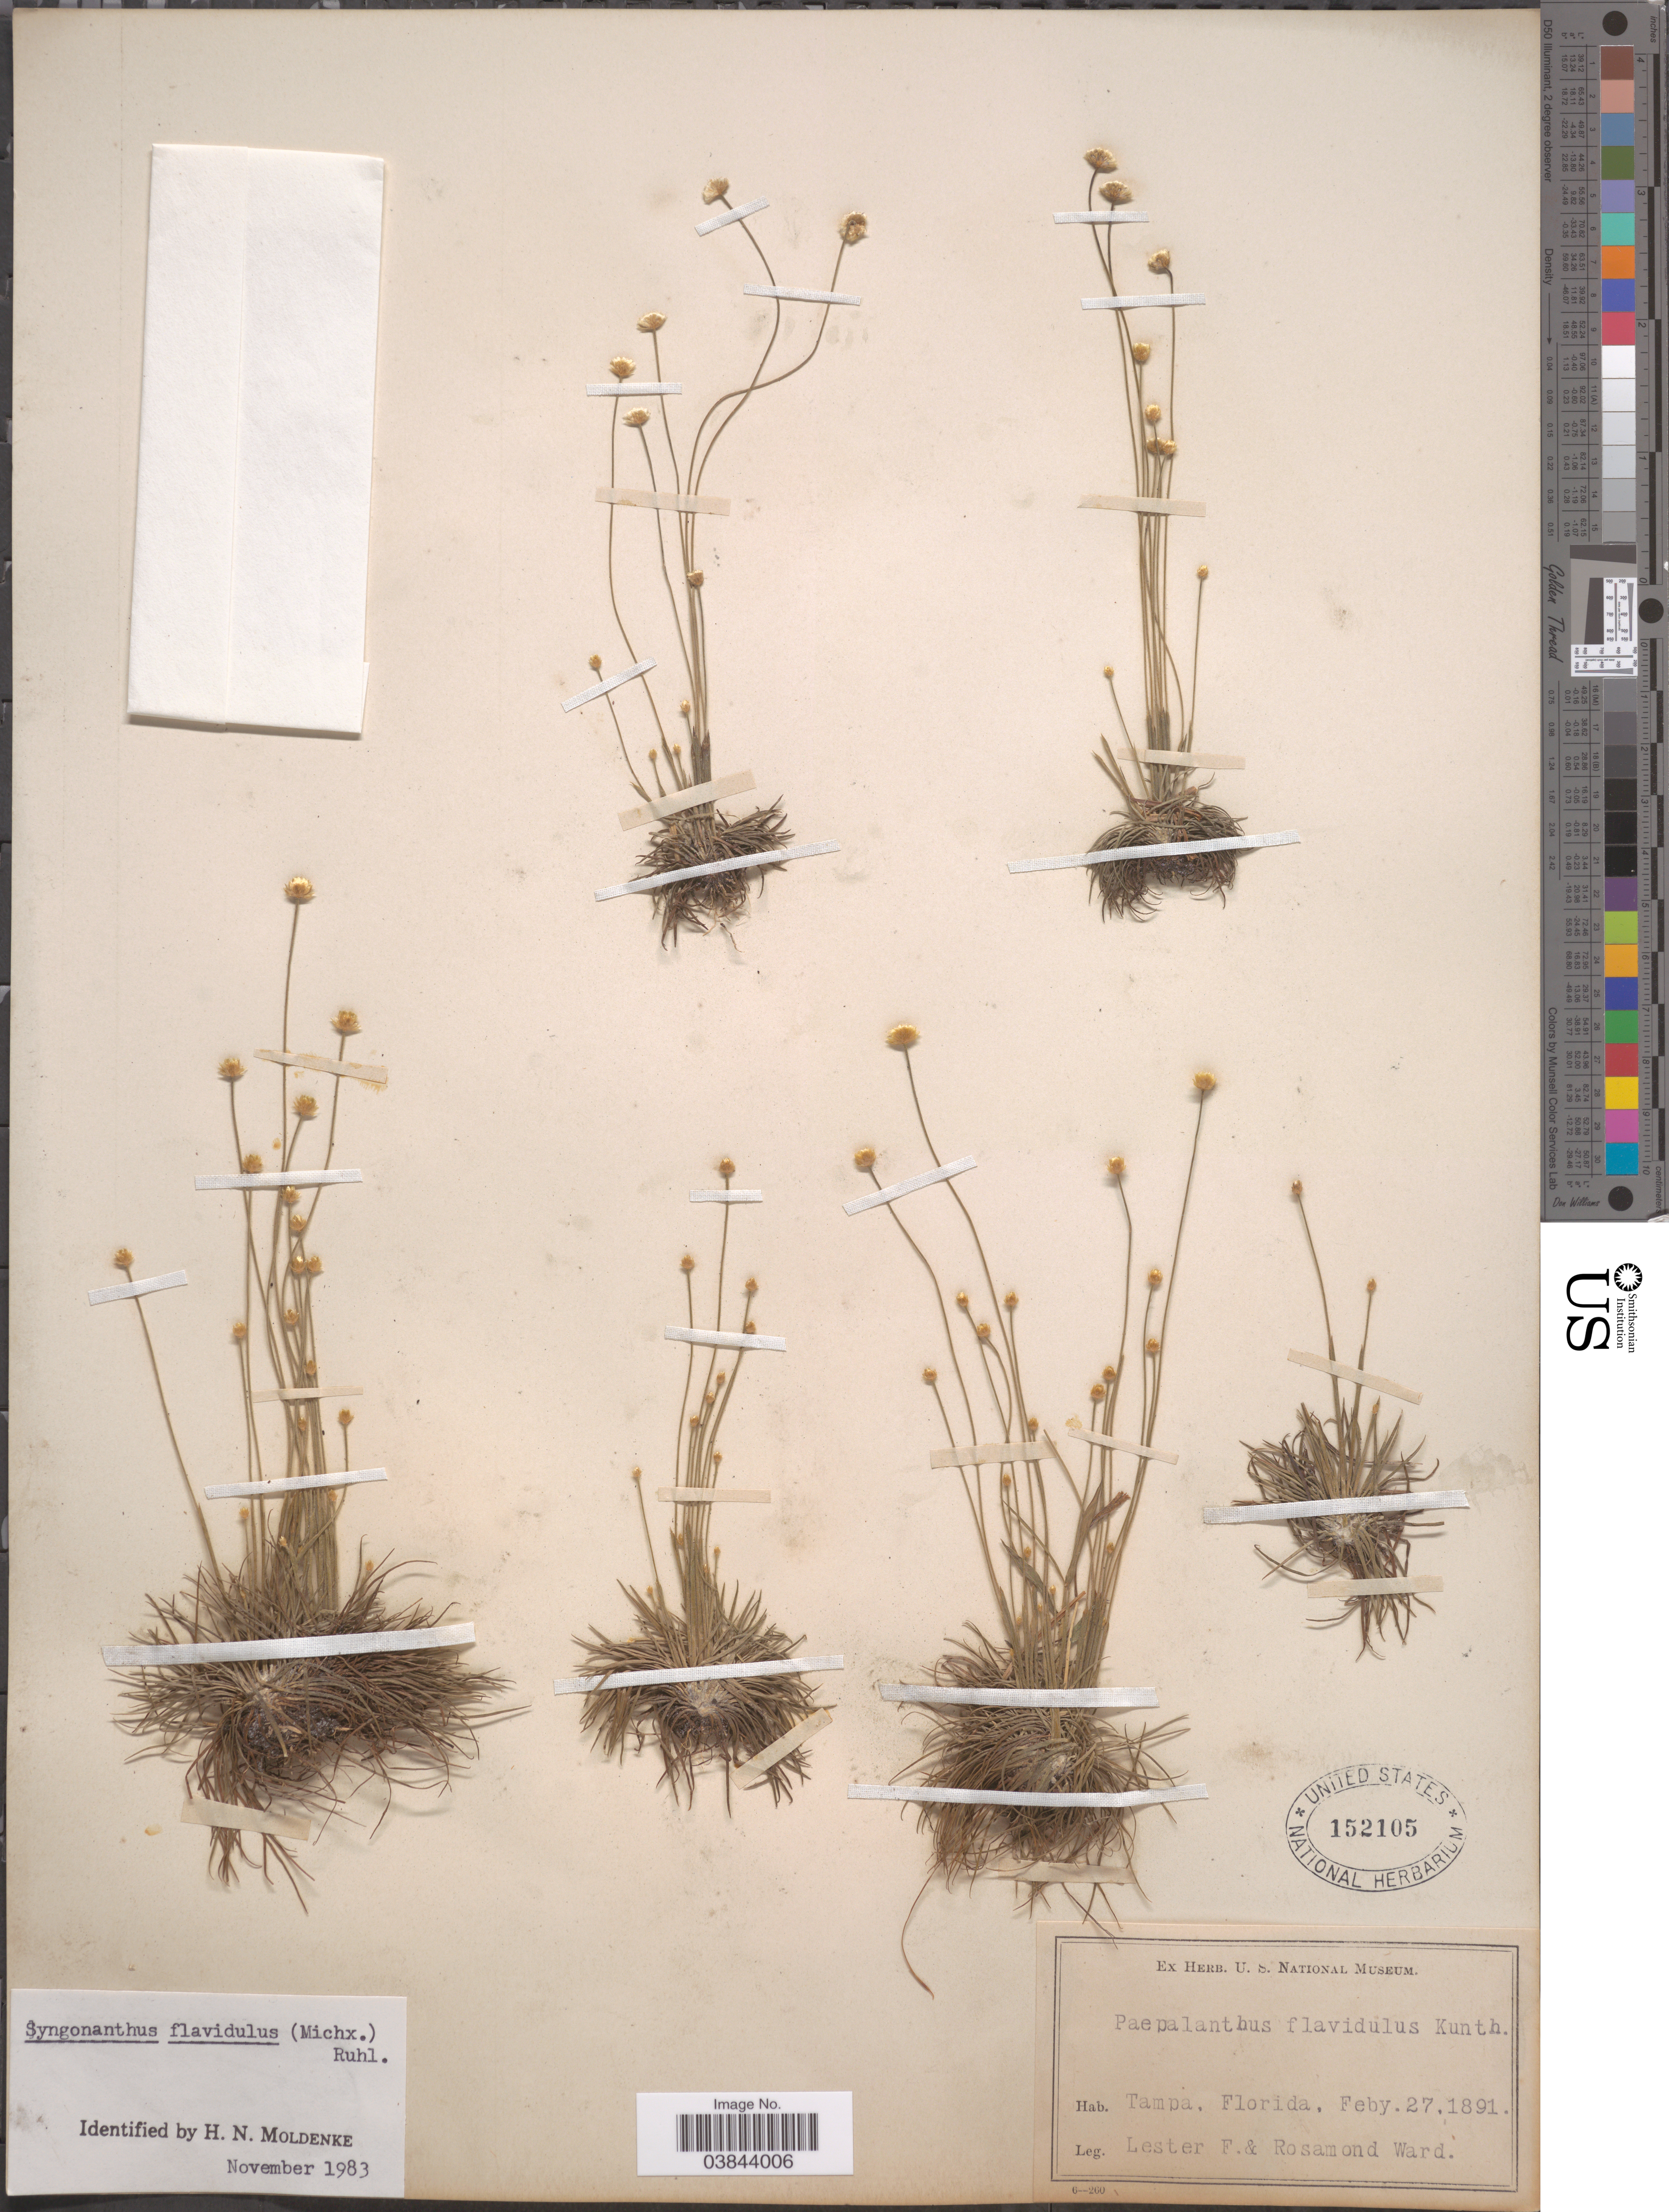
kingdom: Plantae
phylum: Tracheophyta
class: Liliopsida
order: Poales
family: Eriocaulaceae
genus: Syngonanthus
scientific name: Syngonanthus flavidulus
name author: (Michx.) Ruhland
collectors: L. F. Ward & R. Ward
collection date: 1891-02-27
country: United States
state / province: Florida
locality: Tampa.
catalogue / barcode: US 152105